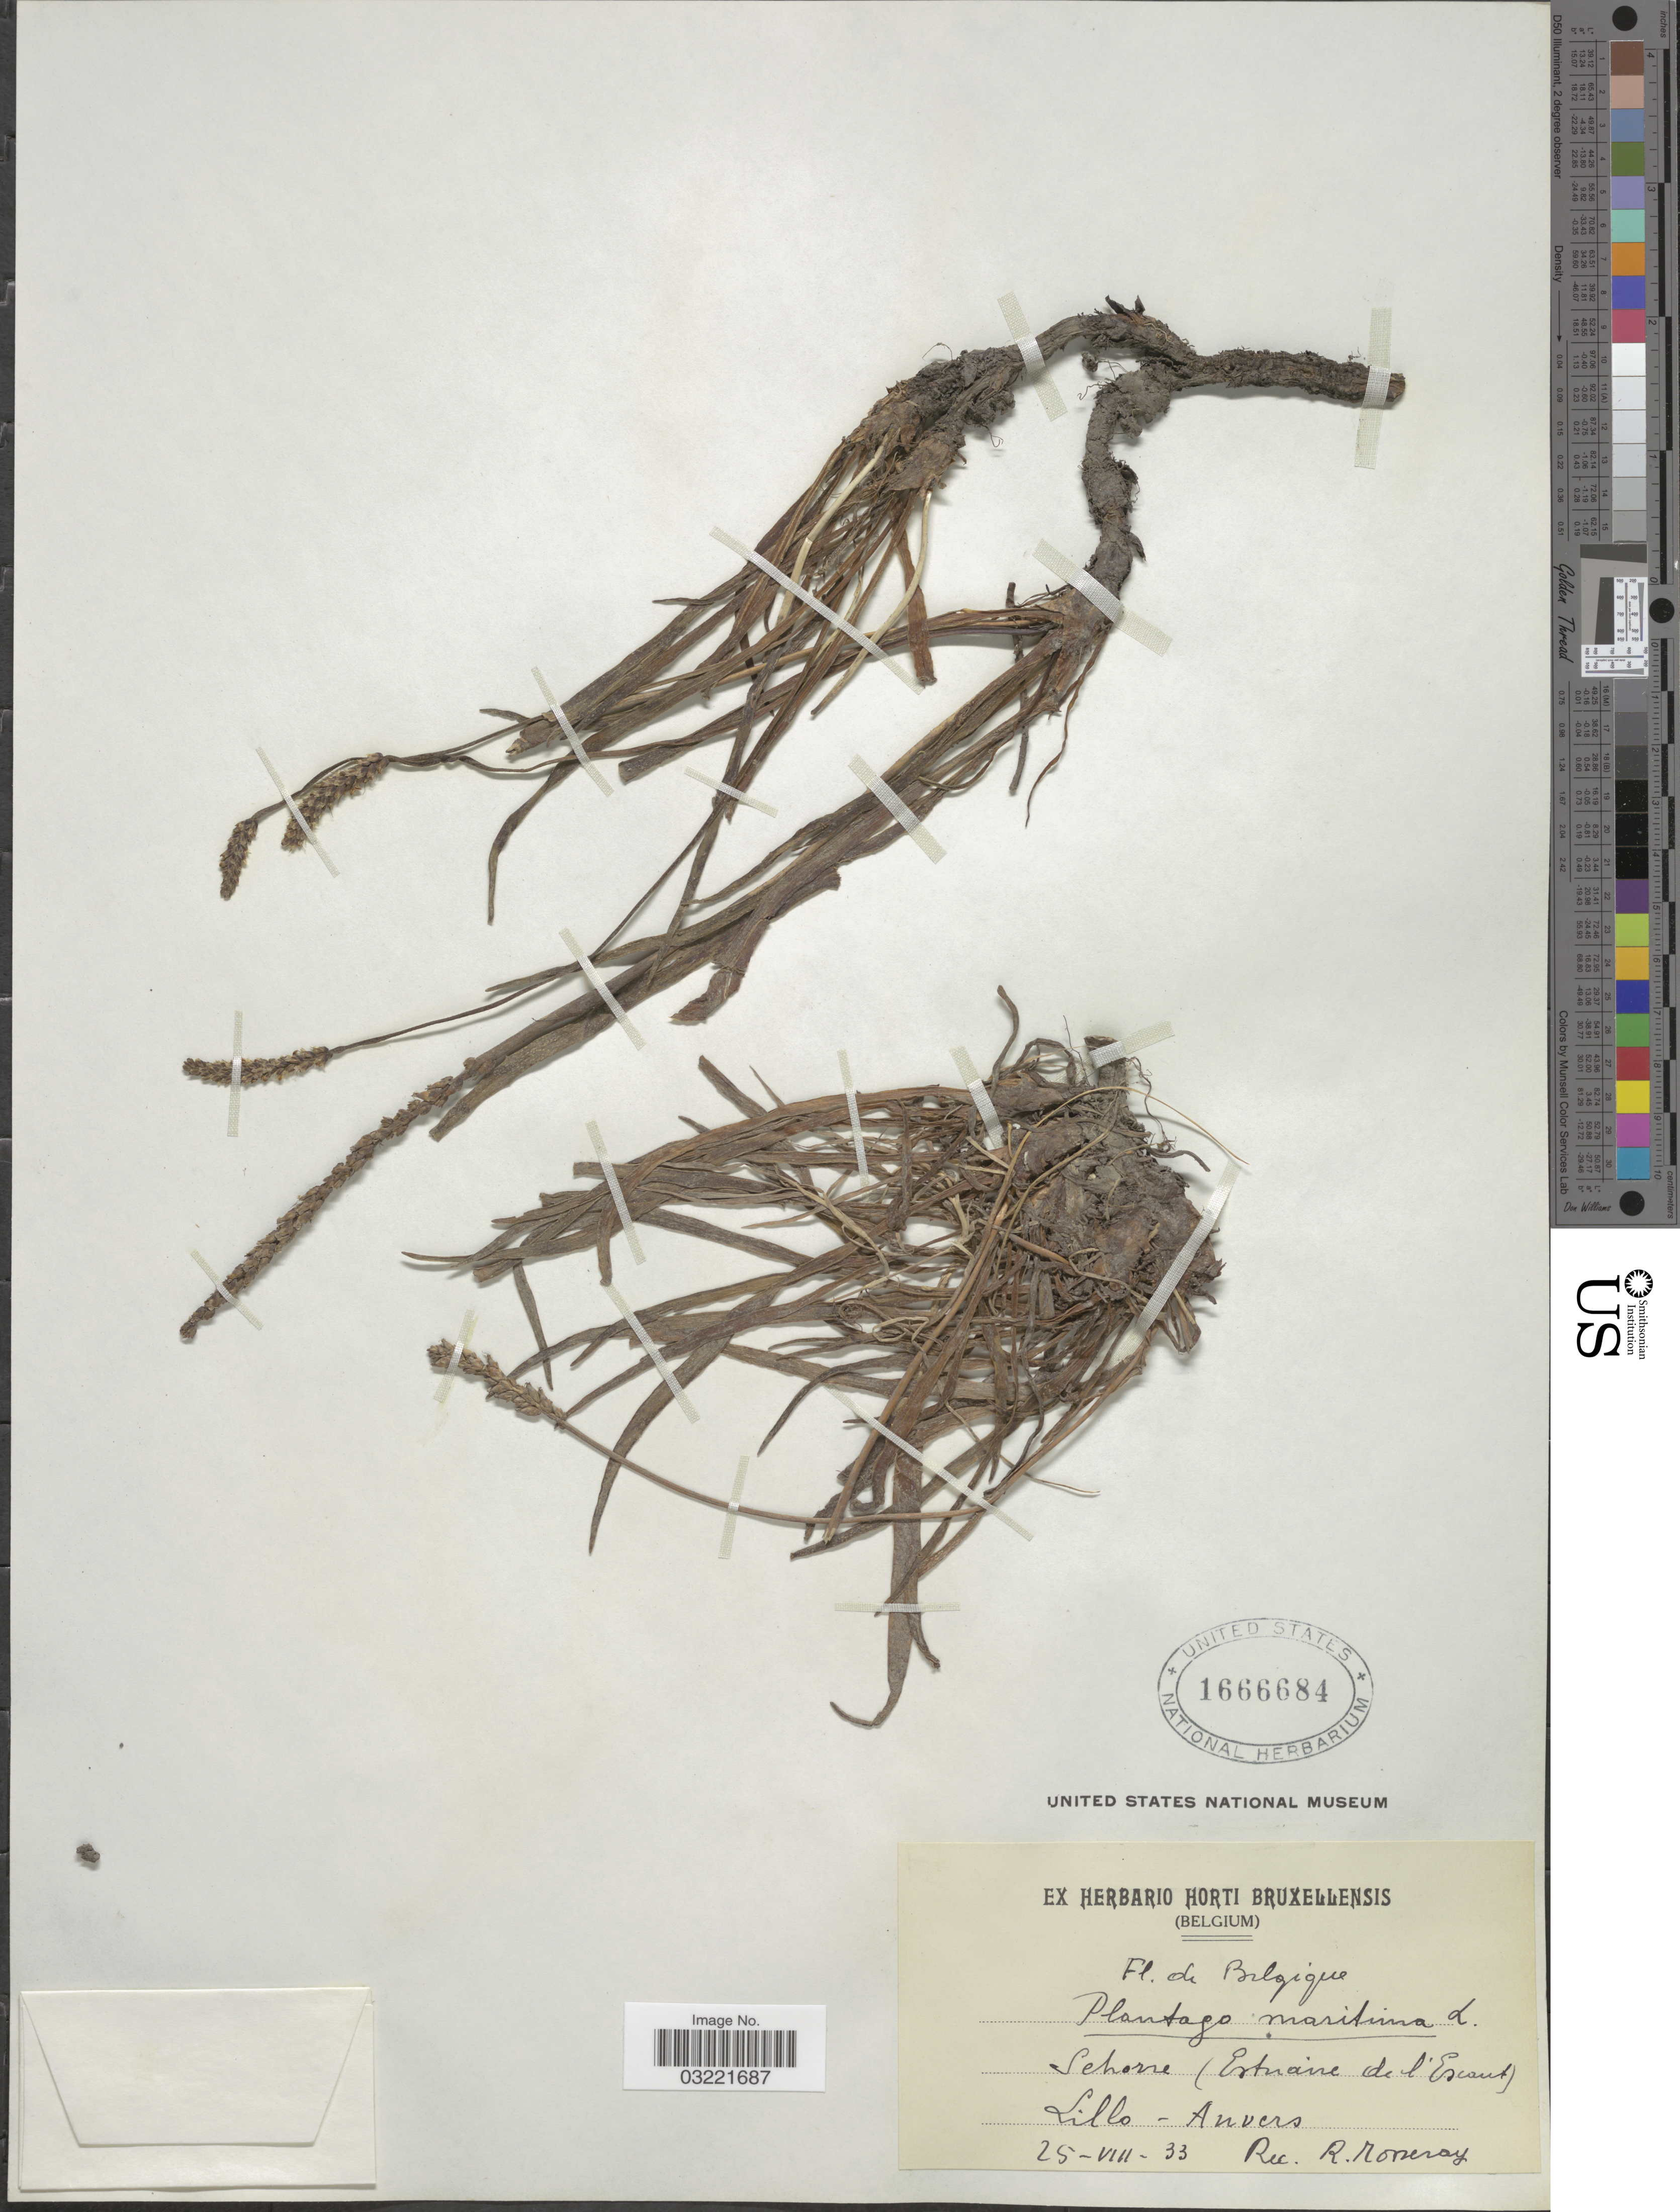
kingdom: Plantae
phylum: Tracheophyta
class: Magnoliopsida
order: Lamiales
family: Plantaginaceae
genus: Plantago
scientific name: Plantago maritima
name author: L.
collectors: R. Moneray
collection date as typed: Transcribed d/m/y: 25/8/33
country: Belgium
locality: Sehorne [interpreted] (Estuaire de l'Escaut). Lillo-Anvers.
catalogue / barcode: US 1666684